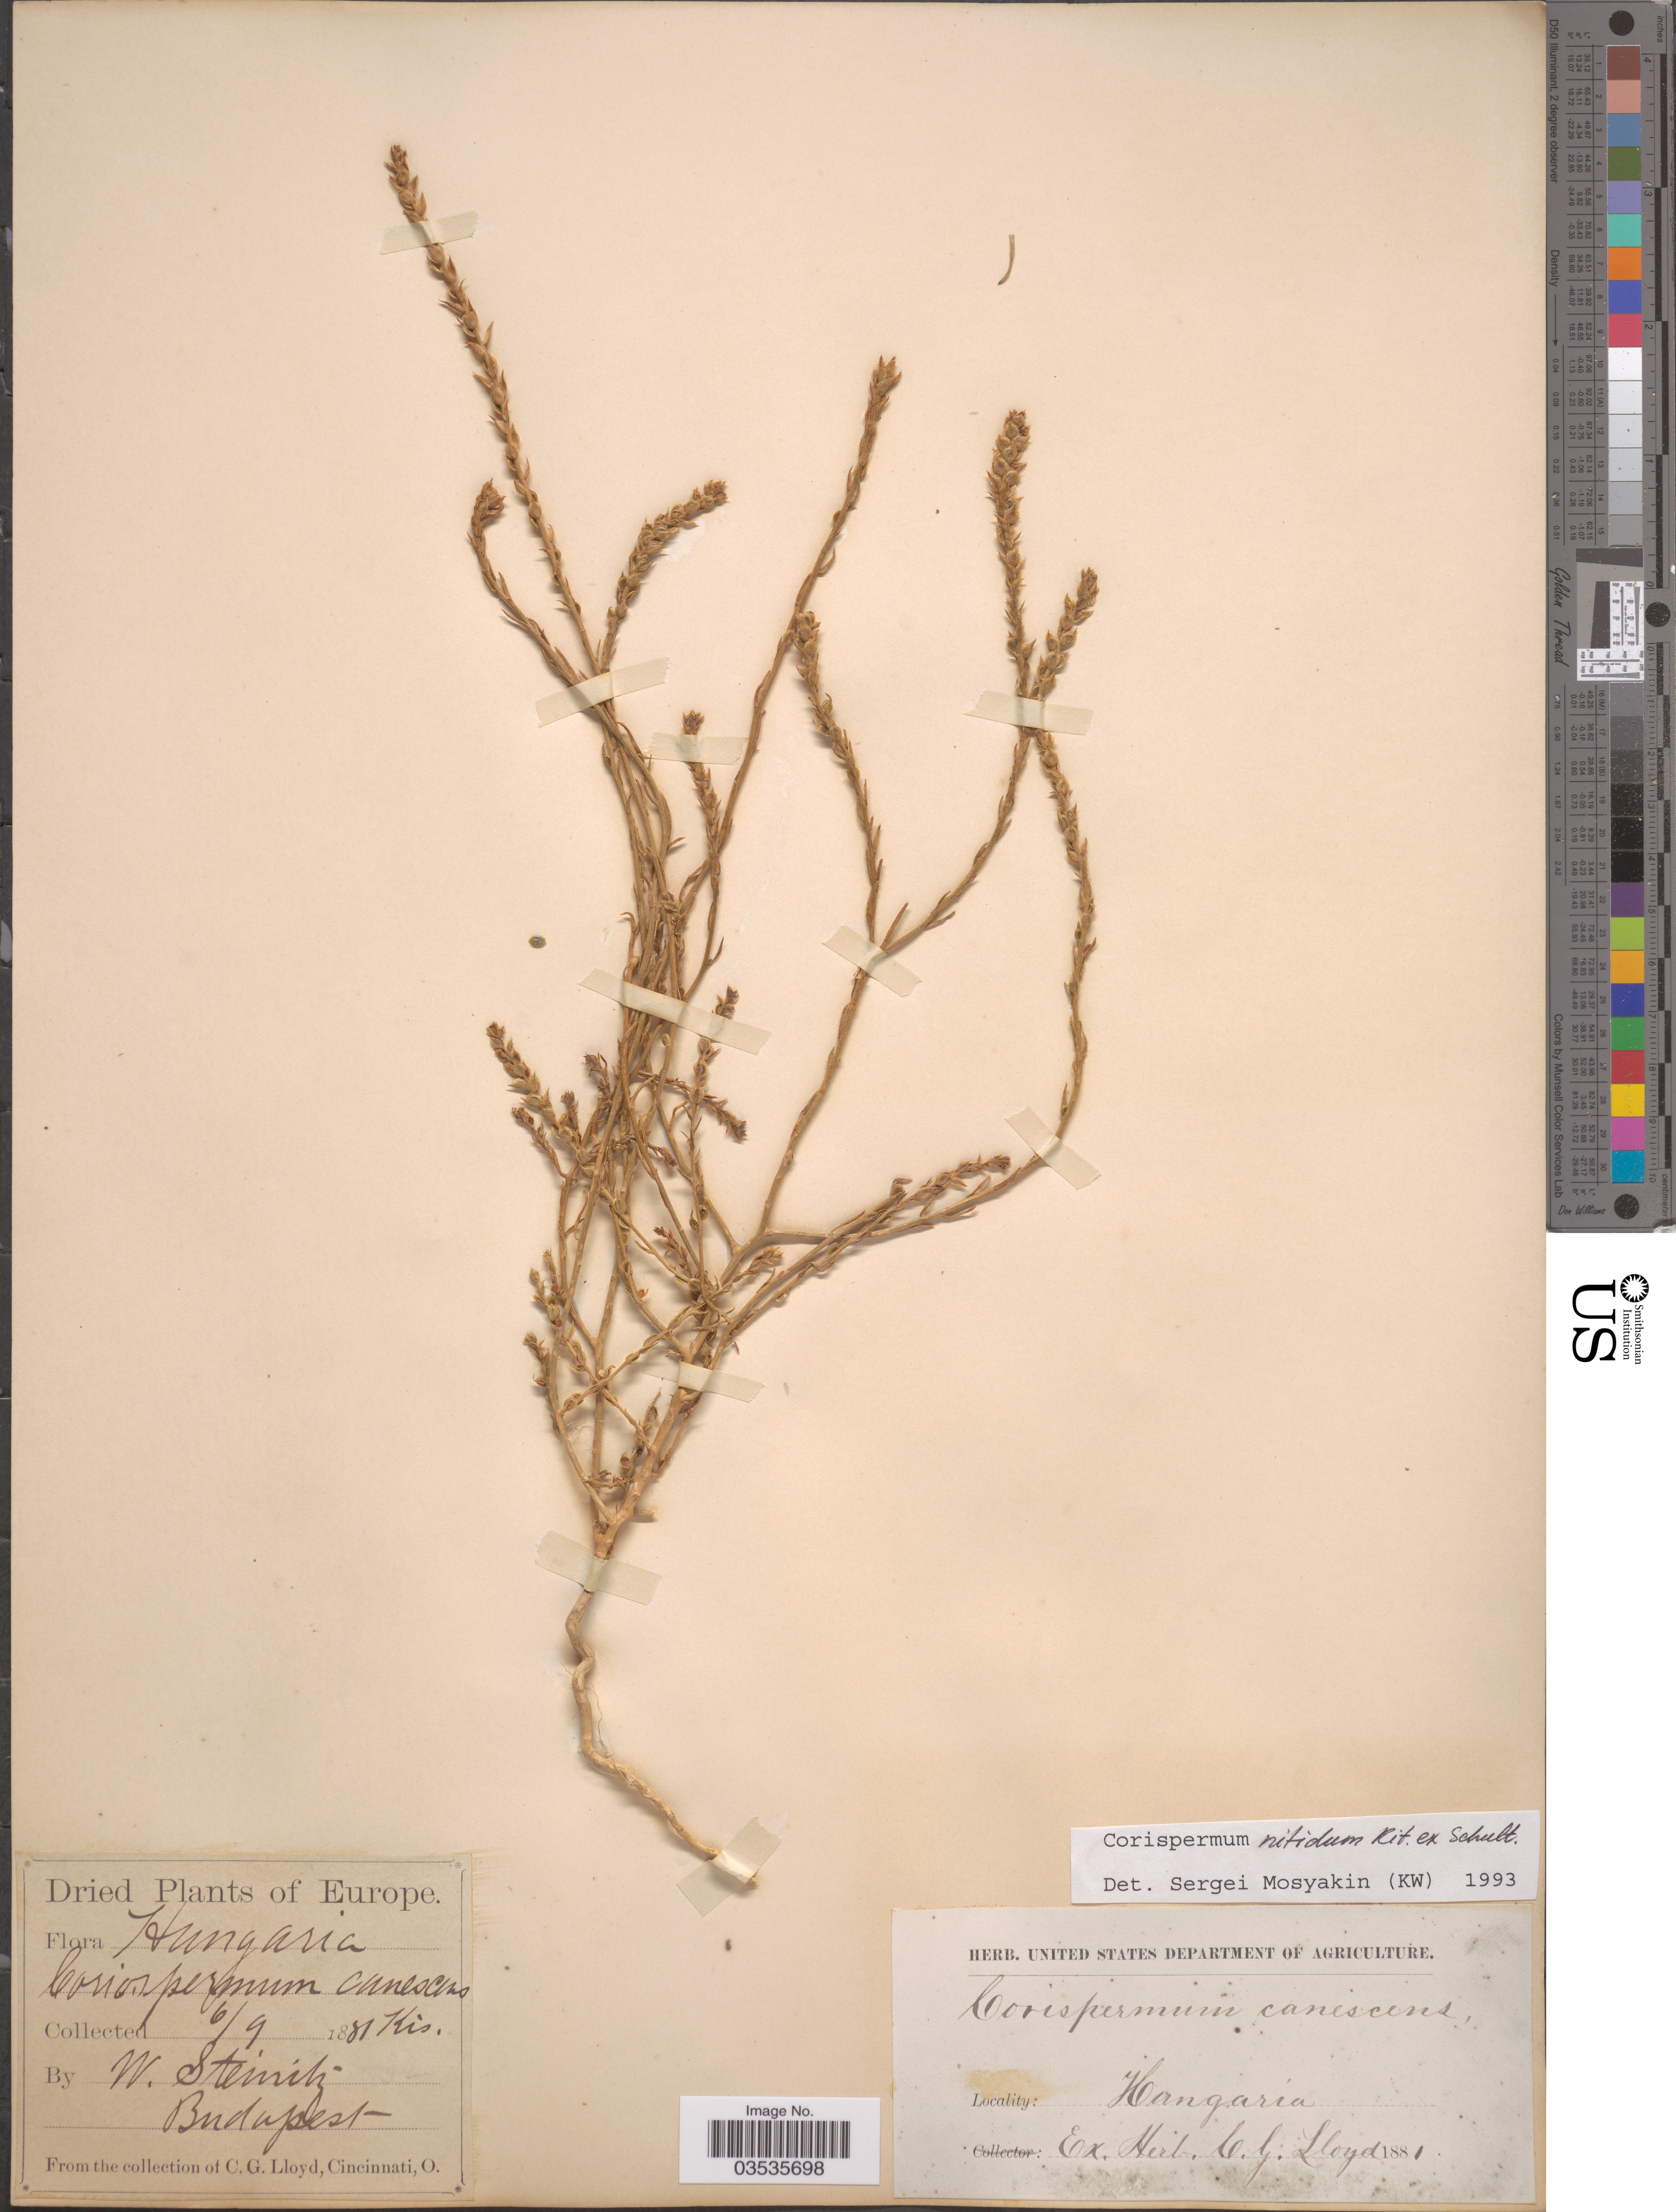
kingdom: Plantae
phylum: Tracheophyta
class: Magnoliopsida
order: Caryophyllales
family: Amaranthaceae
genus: Corispermum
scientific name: Corispermum nitidum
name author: Kit. ex Schult.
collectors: W. Steinitz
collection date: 1881-09-06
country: Hungary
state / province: Budapest, Capital District of